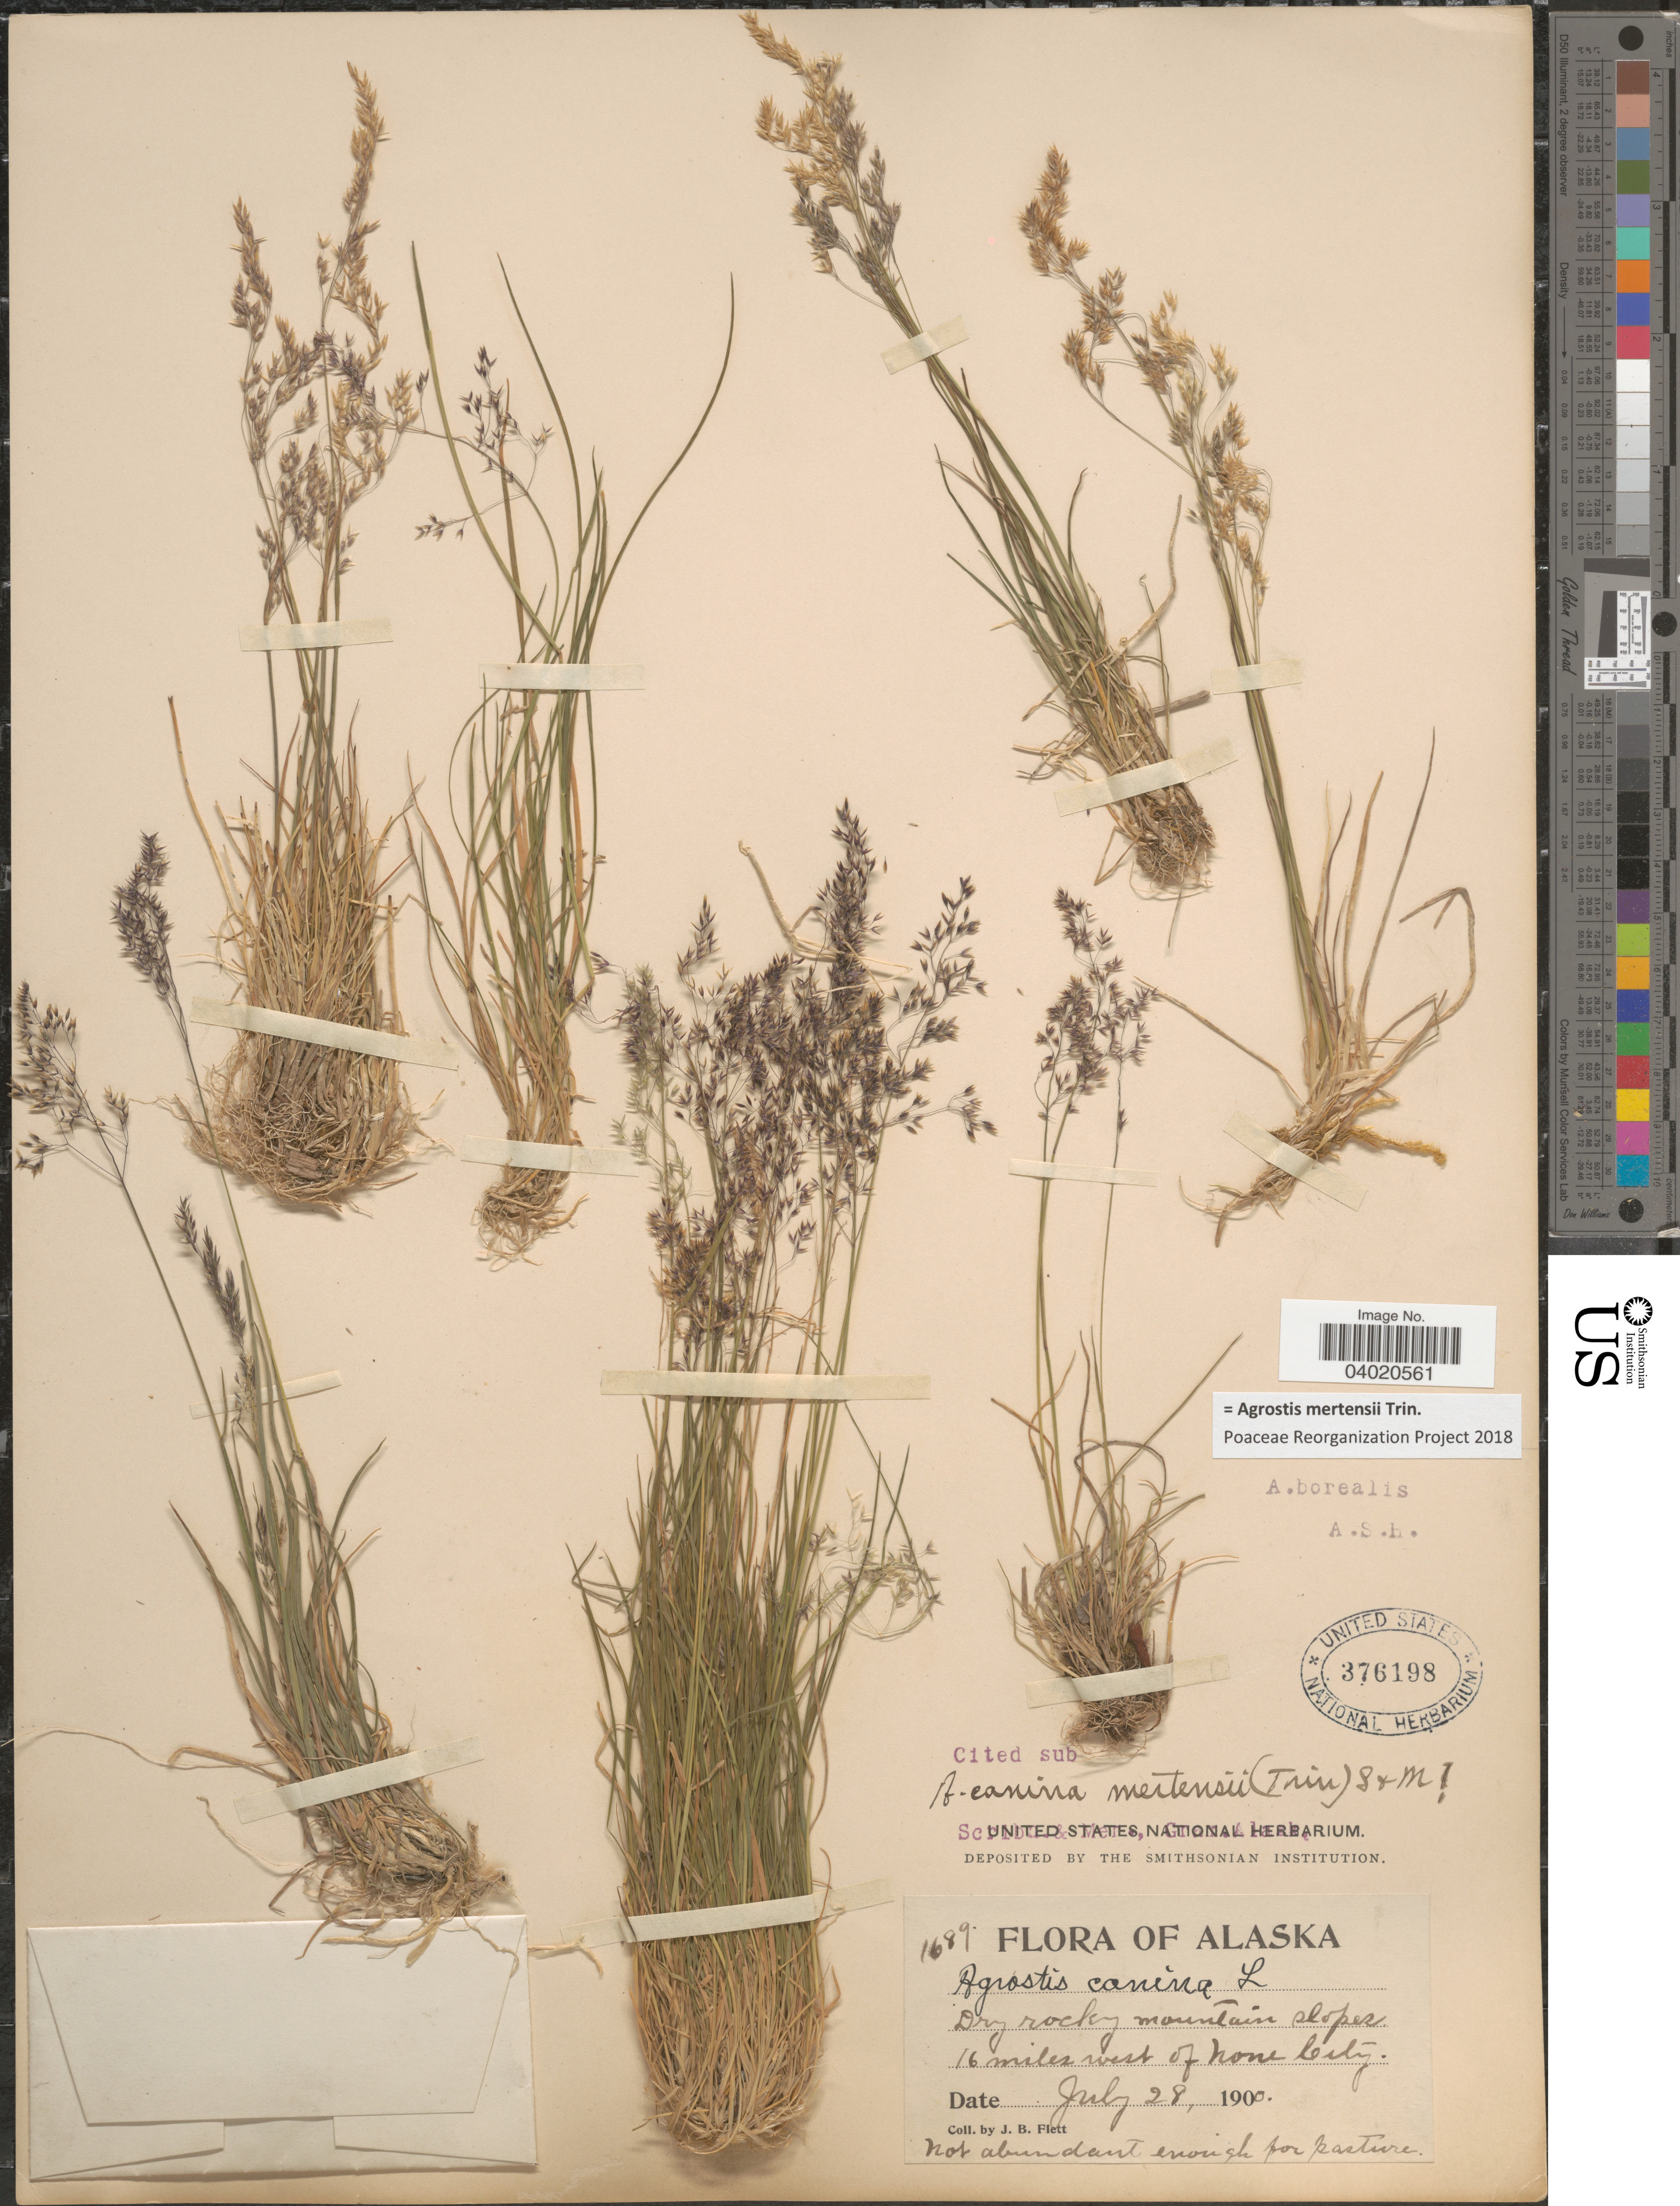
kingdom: Plantae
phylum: Tracheophyta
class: Liliopsida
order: Poales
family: Poaceae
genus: Agrostis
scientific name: Agrostis mertensii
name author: Trin.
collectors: J. Flett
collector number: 1689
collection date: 1900-07-28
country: United States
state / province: Alaska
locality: Dry rocky mountain slopes. 16 miles west of Nome City.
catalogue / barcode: US 376198